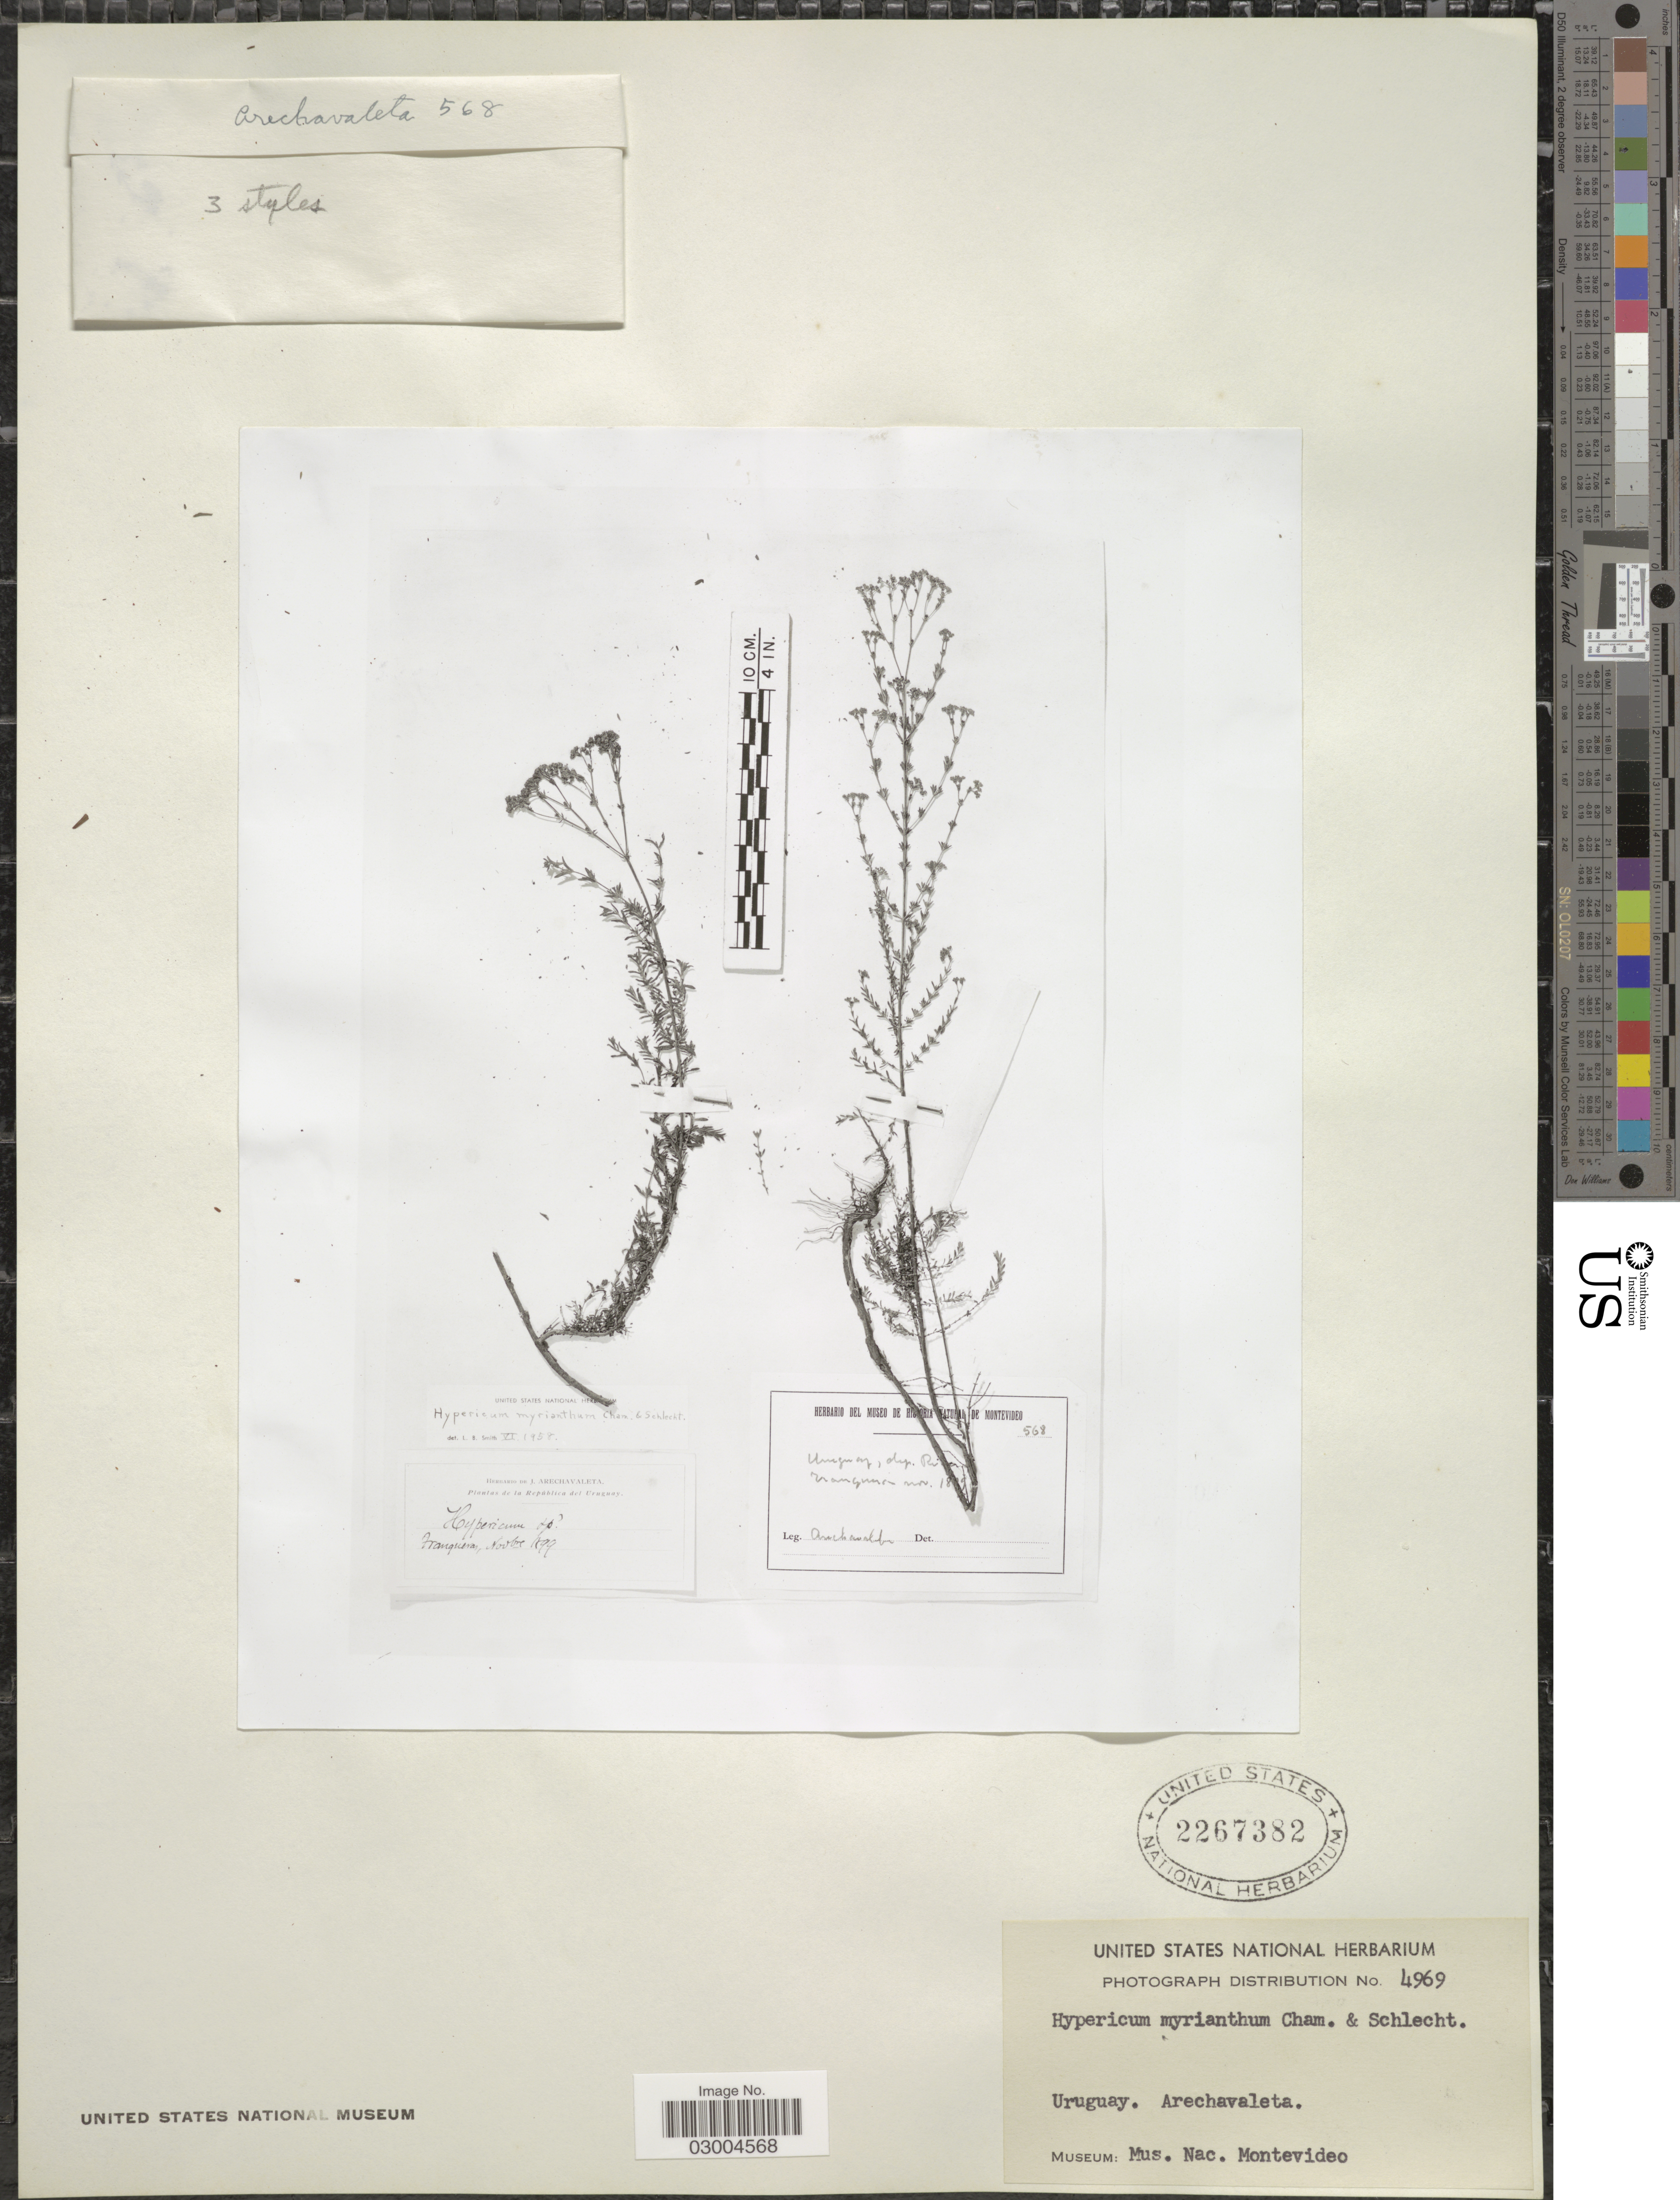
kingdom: Plantae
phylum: Tracheophyta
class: Magnoliopsida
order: Malpighiales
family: Hypericaceae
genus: Hypericum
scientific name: Hypericum myrianthum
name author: Cham. & Schltdl.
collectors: J. Arechavaleta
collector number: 568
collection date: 1899-11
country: Uruguay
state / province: Rivera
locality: Dep. Rivera. Tranqueras.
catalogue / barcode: US 2267382